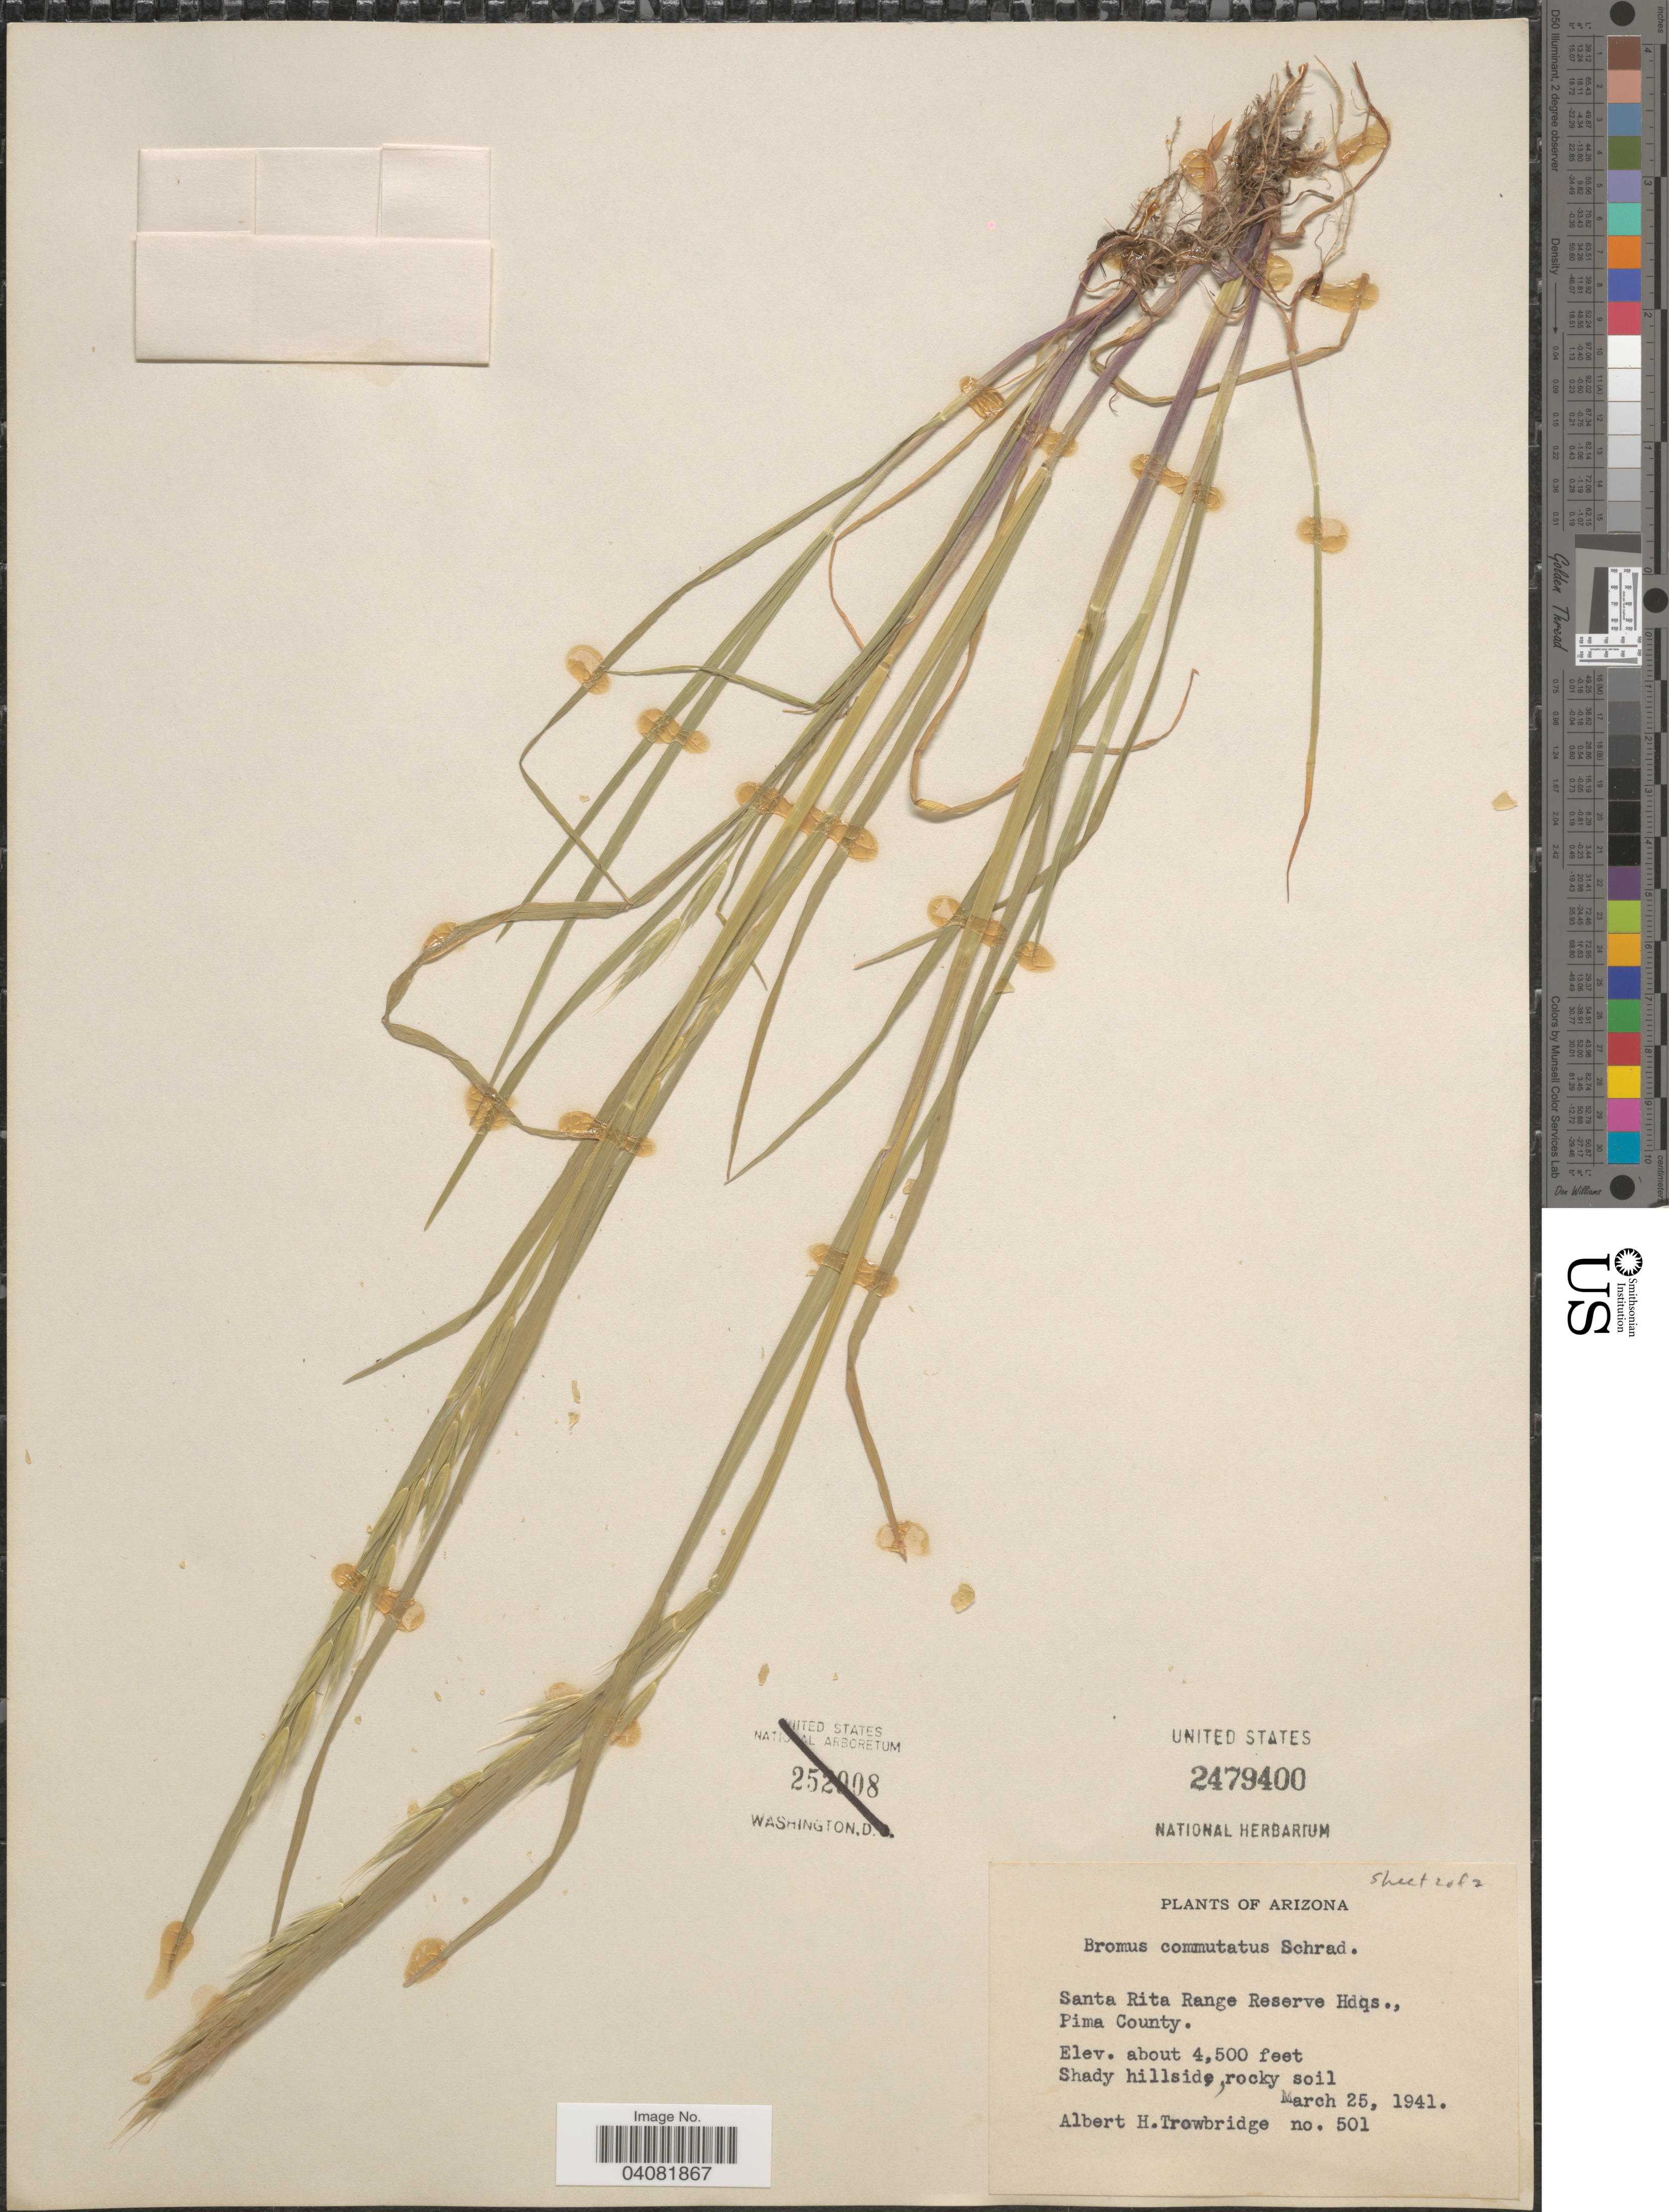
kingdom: Plantae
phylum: Tracheophyta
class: Liliopsida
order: Poales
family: Poaceae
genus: Bromus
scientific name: Bromus commutatus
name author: Schrad.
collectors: A. H. Trowbridge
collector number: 501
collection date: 1941-03-25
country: United States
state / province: Arizona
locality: Santa Rita Range Reserve Hdqs., Pima County. Shady hillside, rocky soil.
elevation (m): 1372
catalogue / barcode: US 2479400